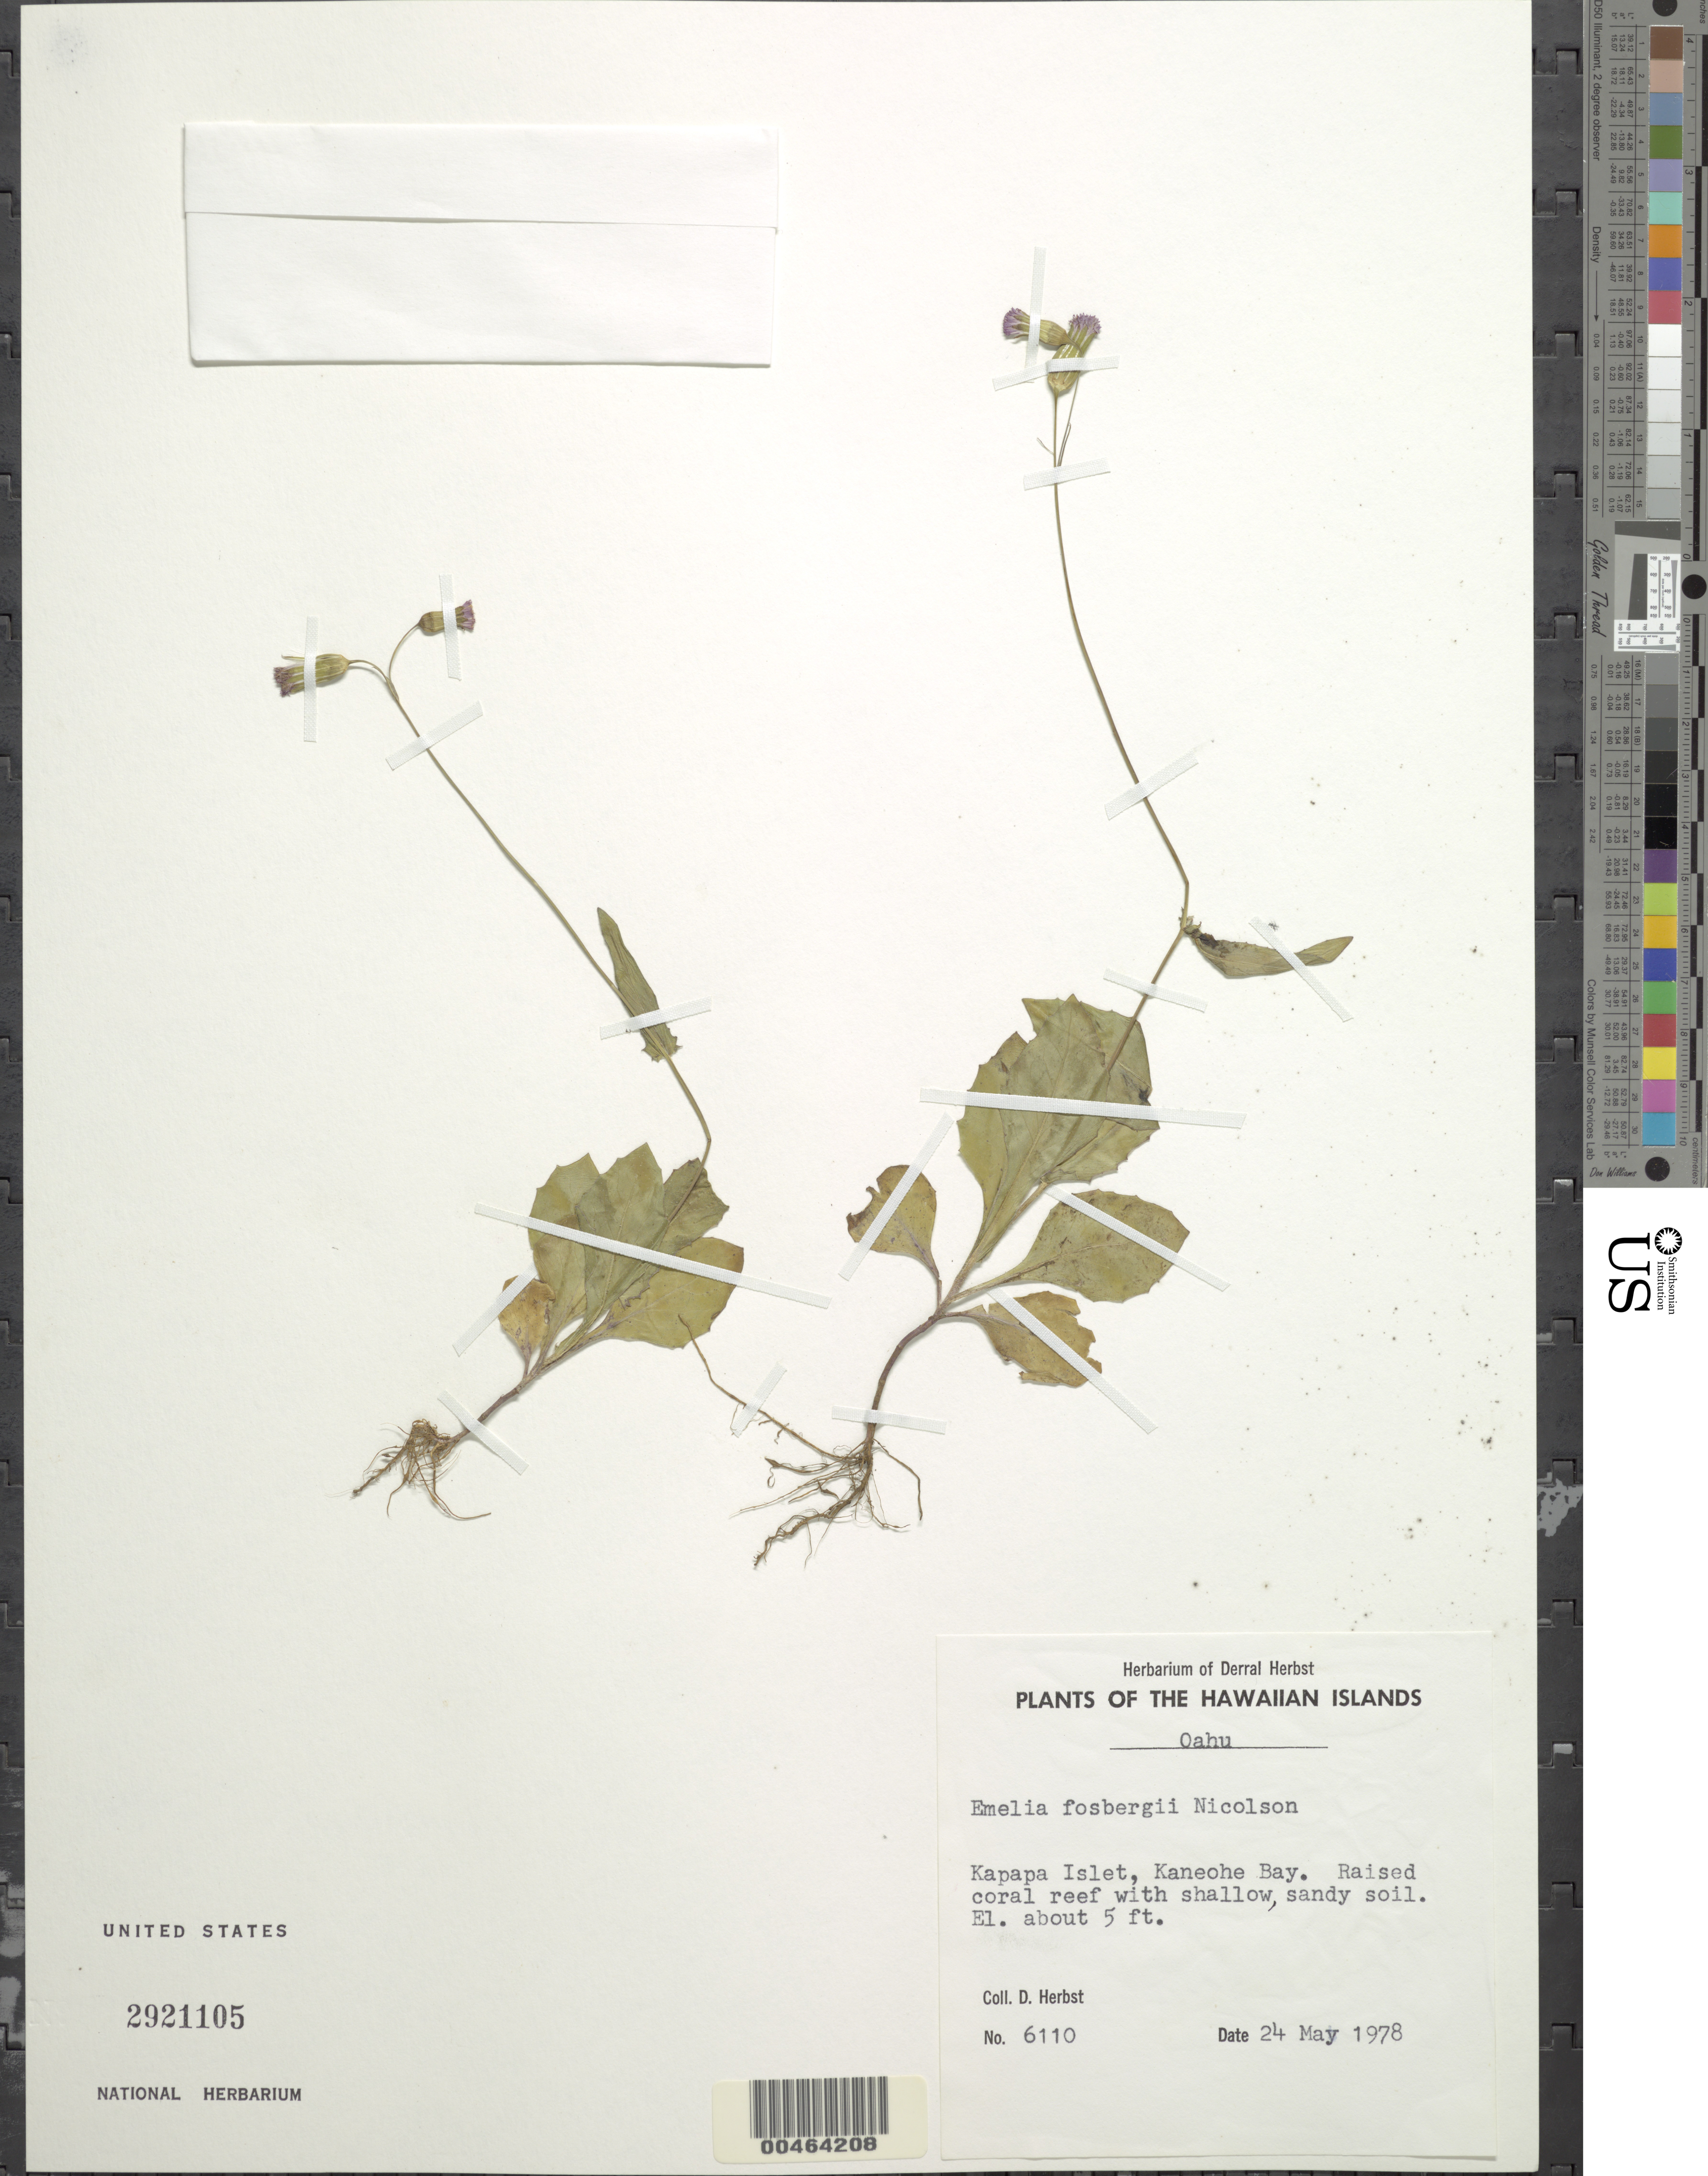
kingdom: Plantae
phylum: Tracheophyta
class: Magnoliopsida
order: Asterales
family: Asteraceae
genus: Emilia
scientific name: Emilia fosbergii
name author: Nicolson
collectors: D. R. Herbst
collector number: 6110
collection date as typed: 24 May 1978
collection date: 1978-05-24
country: United States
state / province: Hawaii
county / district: Honolulu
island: Kapapa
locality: Oahu, Kaneohe Bay, Kapapa Island State Bird Refuge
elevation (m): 2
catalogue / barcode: US 2921105